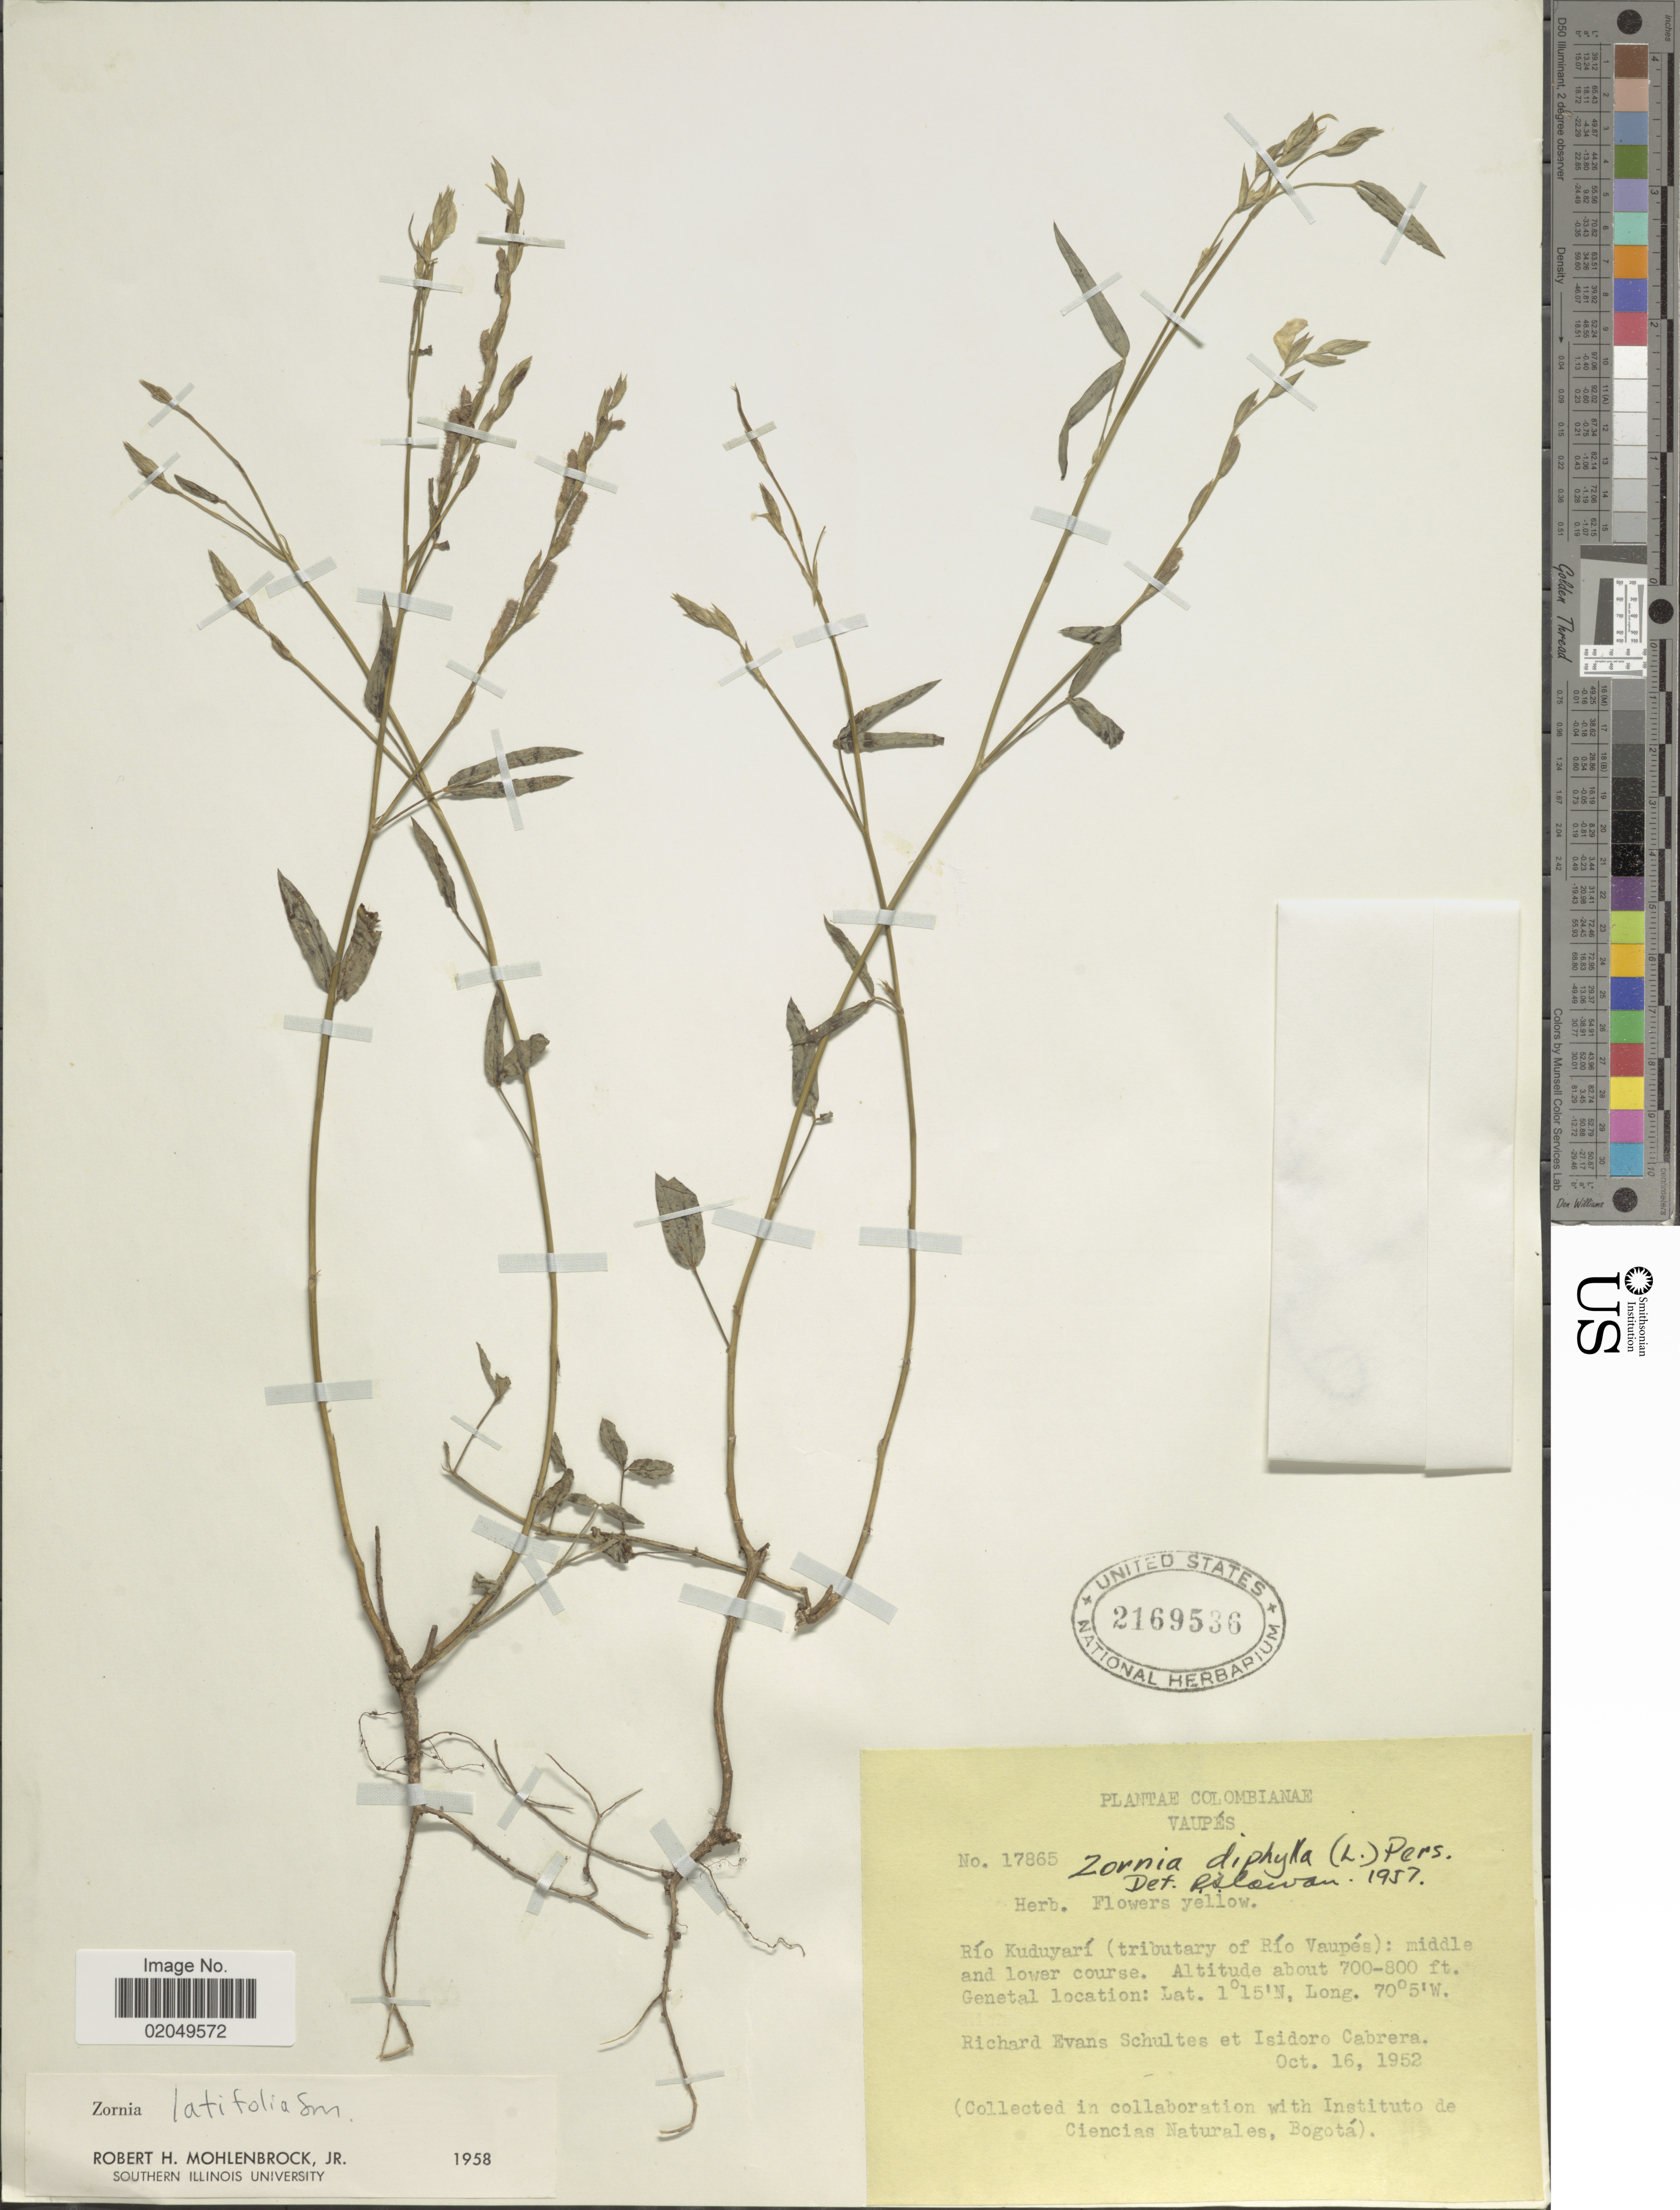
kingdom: Plantae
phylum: Tracheophyta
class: Magnoliopsida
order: Fabales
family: Fabaceae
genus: Zornia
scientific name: Zornia latifolia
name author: Sm.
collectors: R. E. Schultes & I. Cabrera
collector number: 17865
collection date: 1952-10-16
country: Colombia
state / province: Vaupés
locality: Colombianae. Rio Kuduyari (tributary of Rio Vaupes): middle and lower course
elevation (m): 213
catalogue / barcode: US 2169536